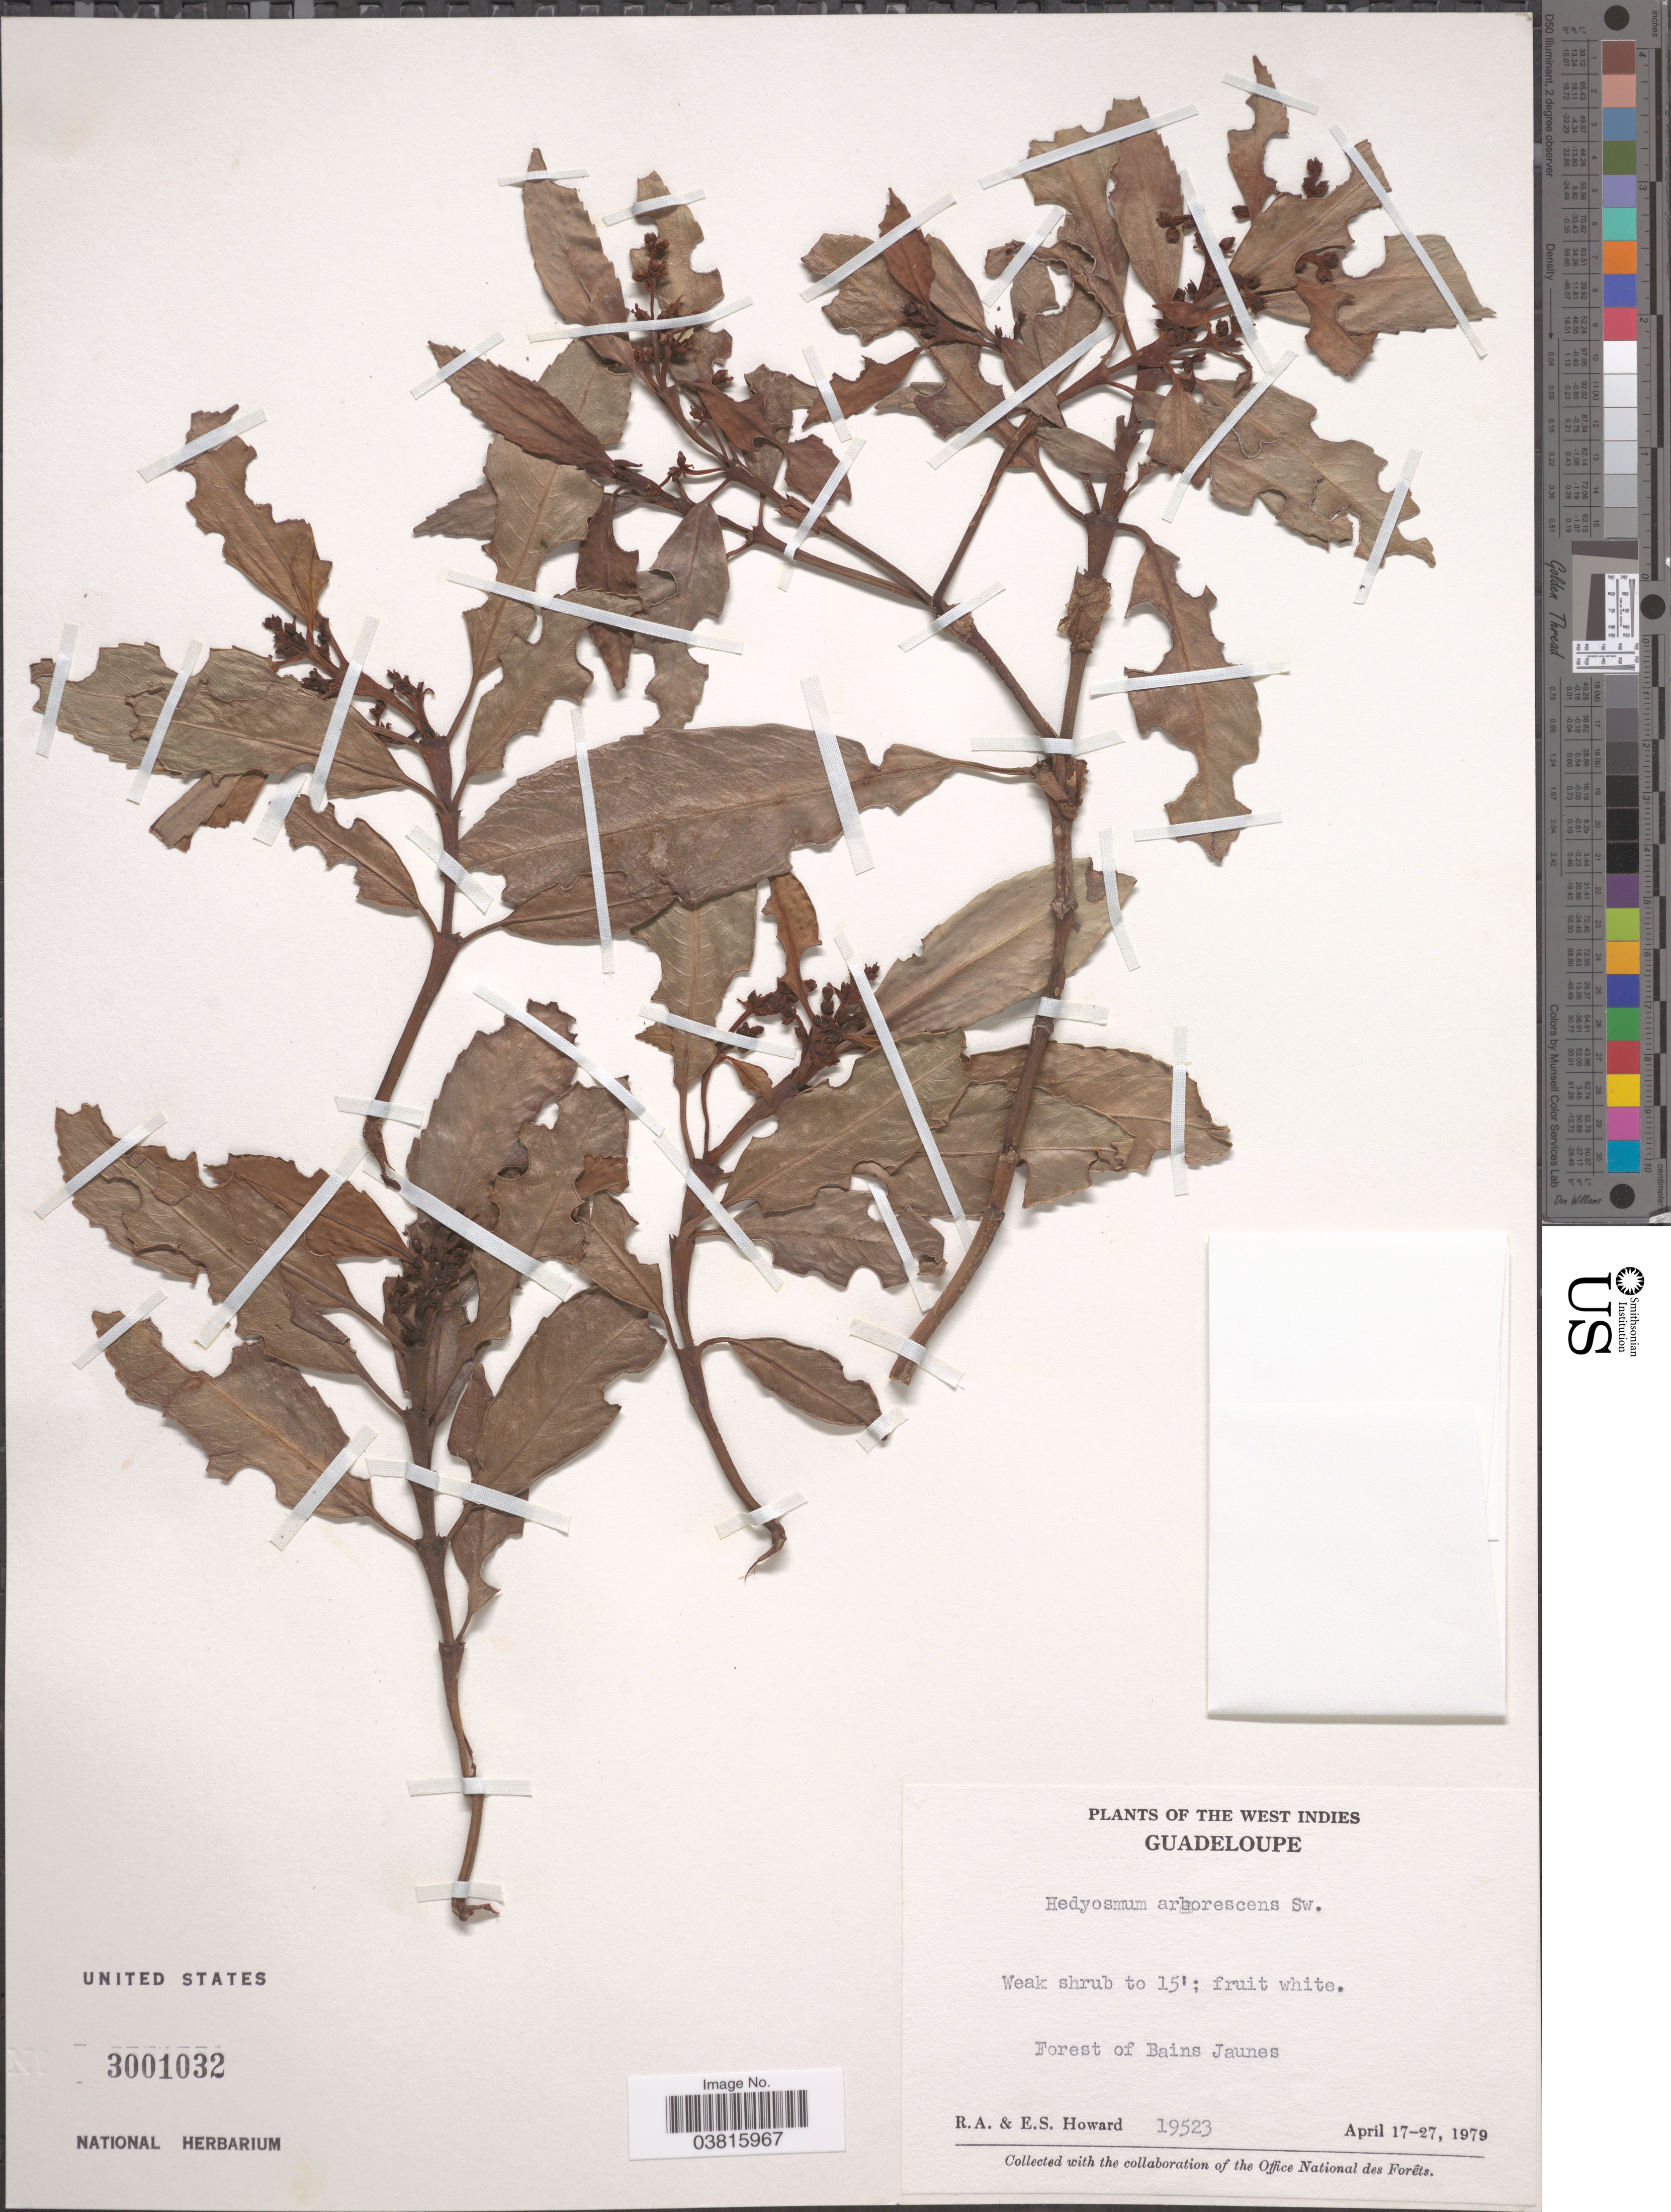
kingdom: Plantae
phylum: Tracheophyta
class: Magnoliopsida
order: Chloranthales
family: Chloranthaceae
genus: Hedyosmum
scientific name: Hedyosmum arborescens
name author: Sw.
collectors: R. A. Howard & E. S. Howard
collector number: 19523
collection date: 1979-04-17/1979-04-27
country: Guadeloupe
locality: The West Indies. Forest of Bains Juanes.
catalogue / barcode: US 3001032